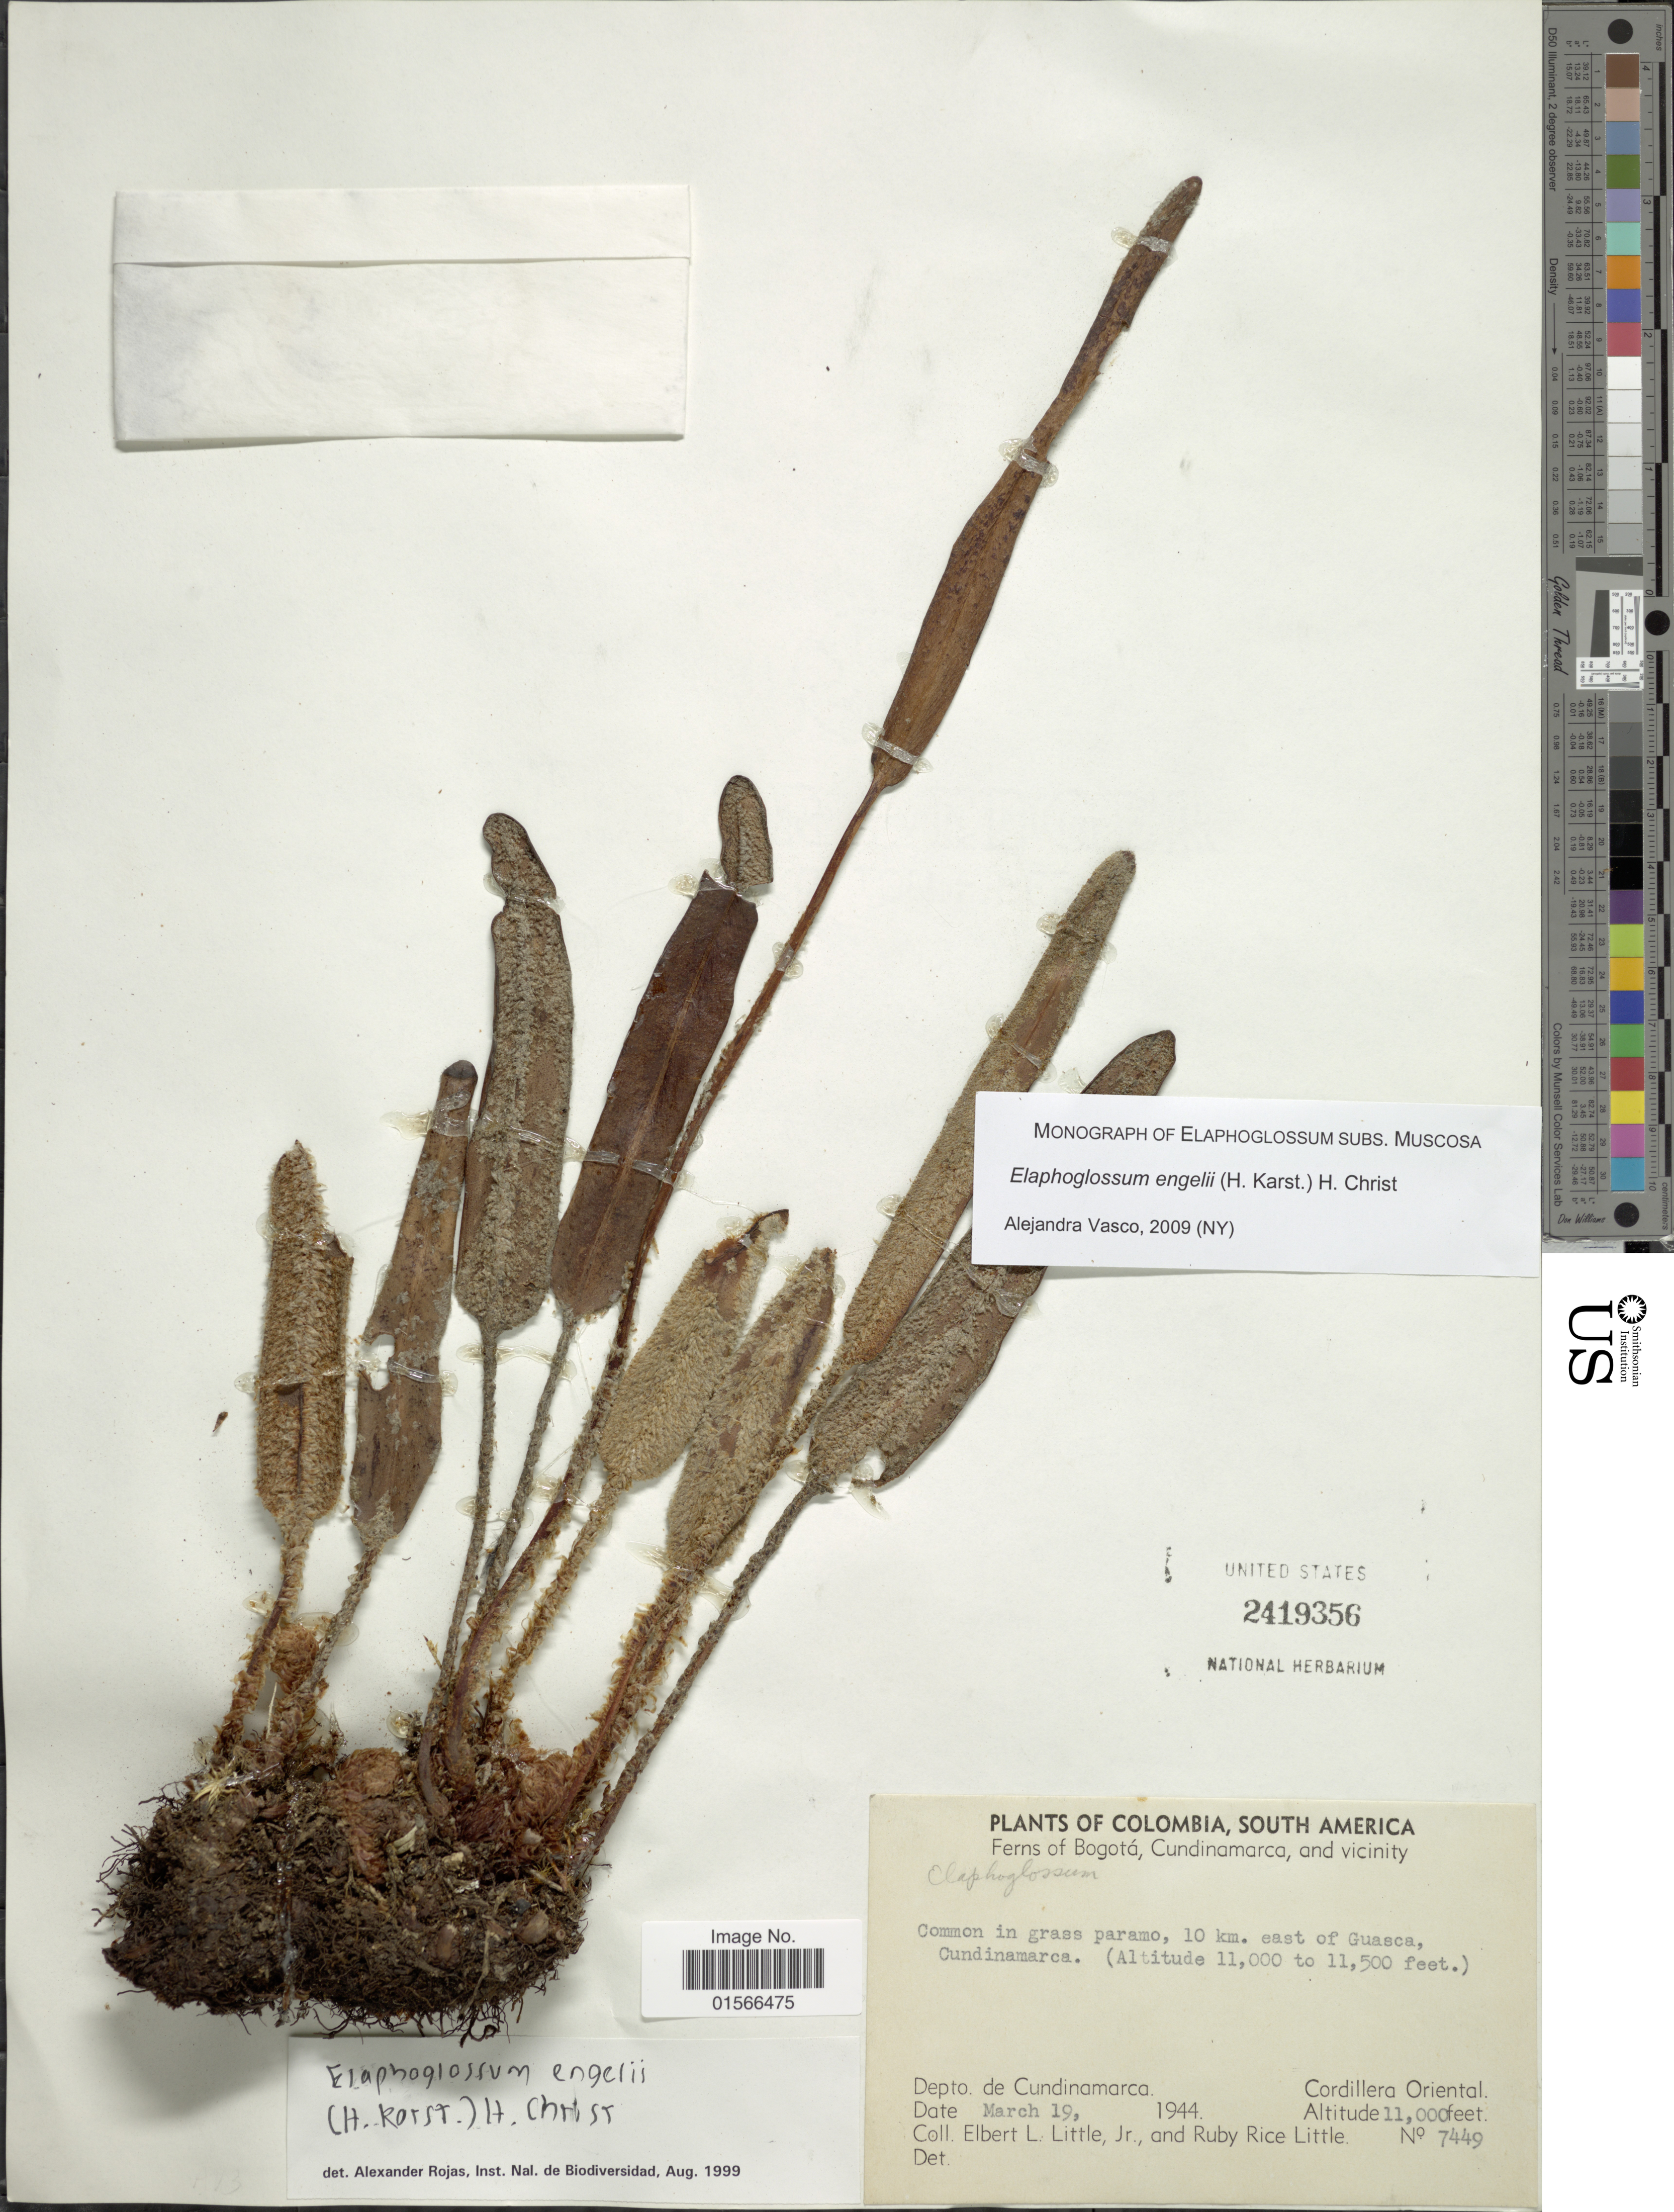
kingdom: Plantae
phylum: Tracheophyta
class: Polypodiopsida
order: Polypodiales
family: Dryopteridaceae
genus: Elaphoglossum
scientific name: Elaphoglossum engelii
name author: (H. Karst.) Christ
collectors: E. L. Little & R. R. Little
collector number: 7449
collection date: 1944-03-19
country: Colombia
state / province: Cundinamarca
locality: Ferns of Bogotá, and vicinity, Common in grass paramo, 10 km. east of Guasca, Cundinamarca, Depto. de Cundinamarca, Cordillera Oriental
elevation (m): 3353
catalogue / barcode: US 2419356